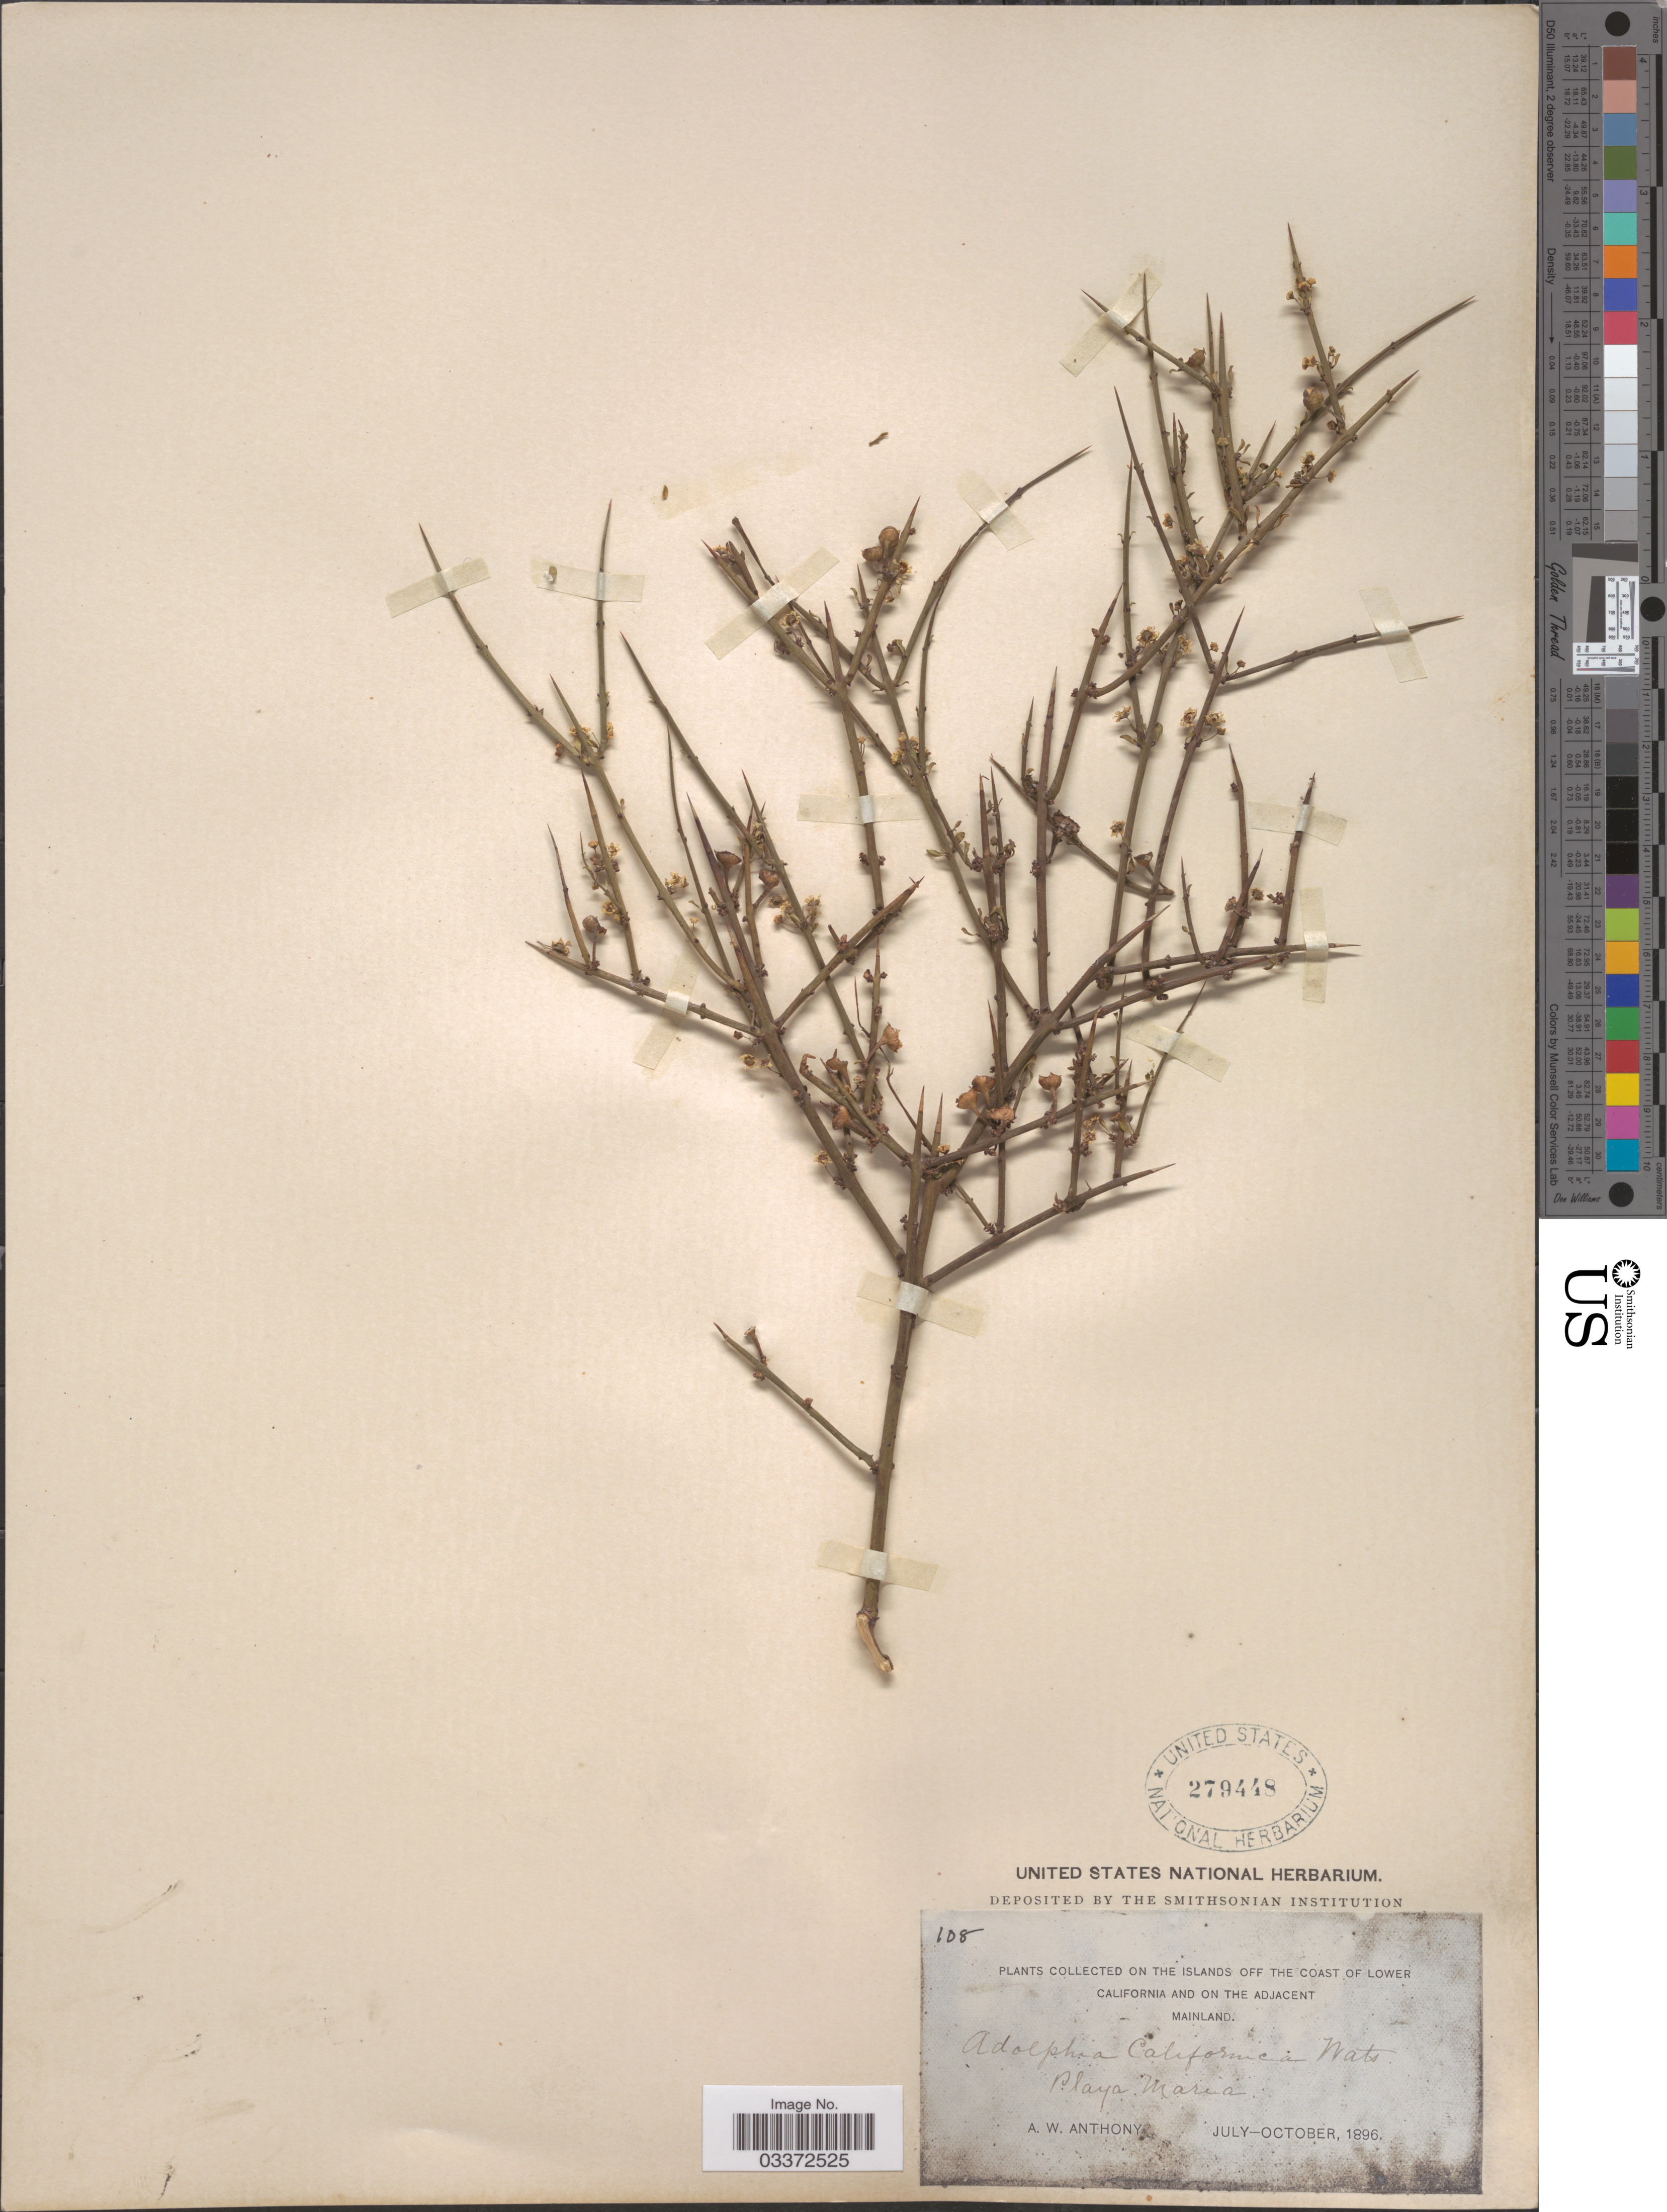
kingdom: Plantae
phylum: Tracheophyta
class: Magnoliopsida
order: Rosales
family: Rhamnaceae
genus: Adolphia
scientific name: Adolphia californica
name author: S. Watson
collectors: A. W. Anthony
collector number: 108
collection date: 1896-07/1896-10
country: Mexico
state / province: Baja California Sur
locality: On the islands off the coast of Lower California and on the adjacent mainland. Playa Maria.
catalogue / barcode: US 279448